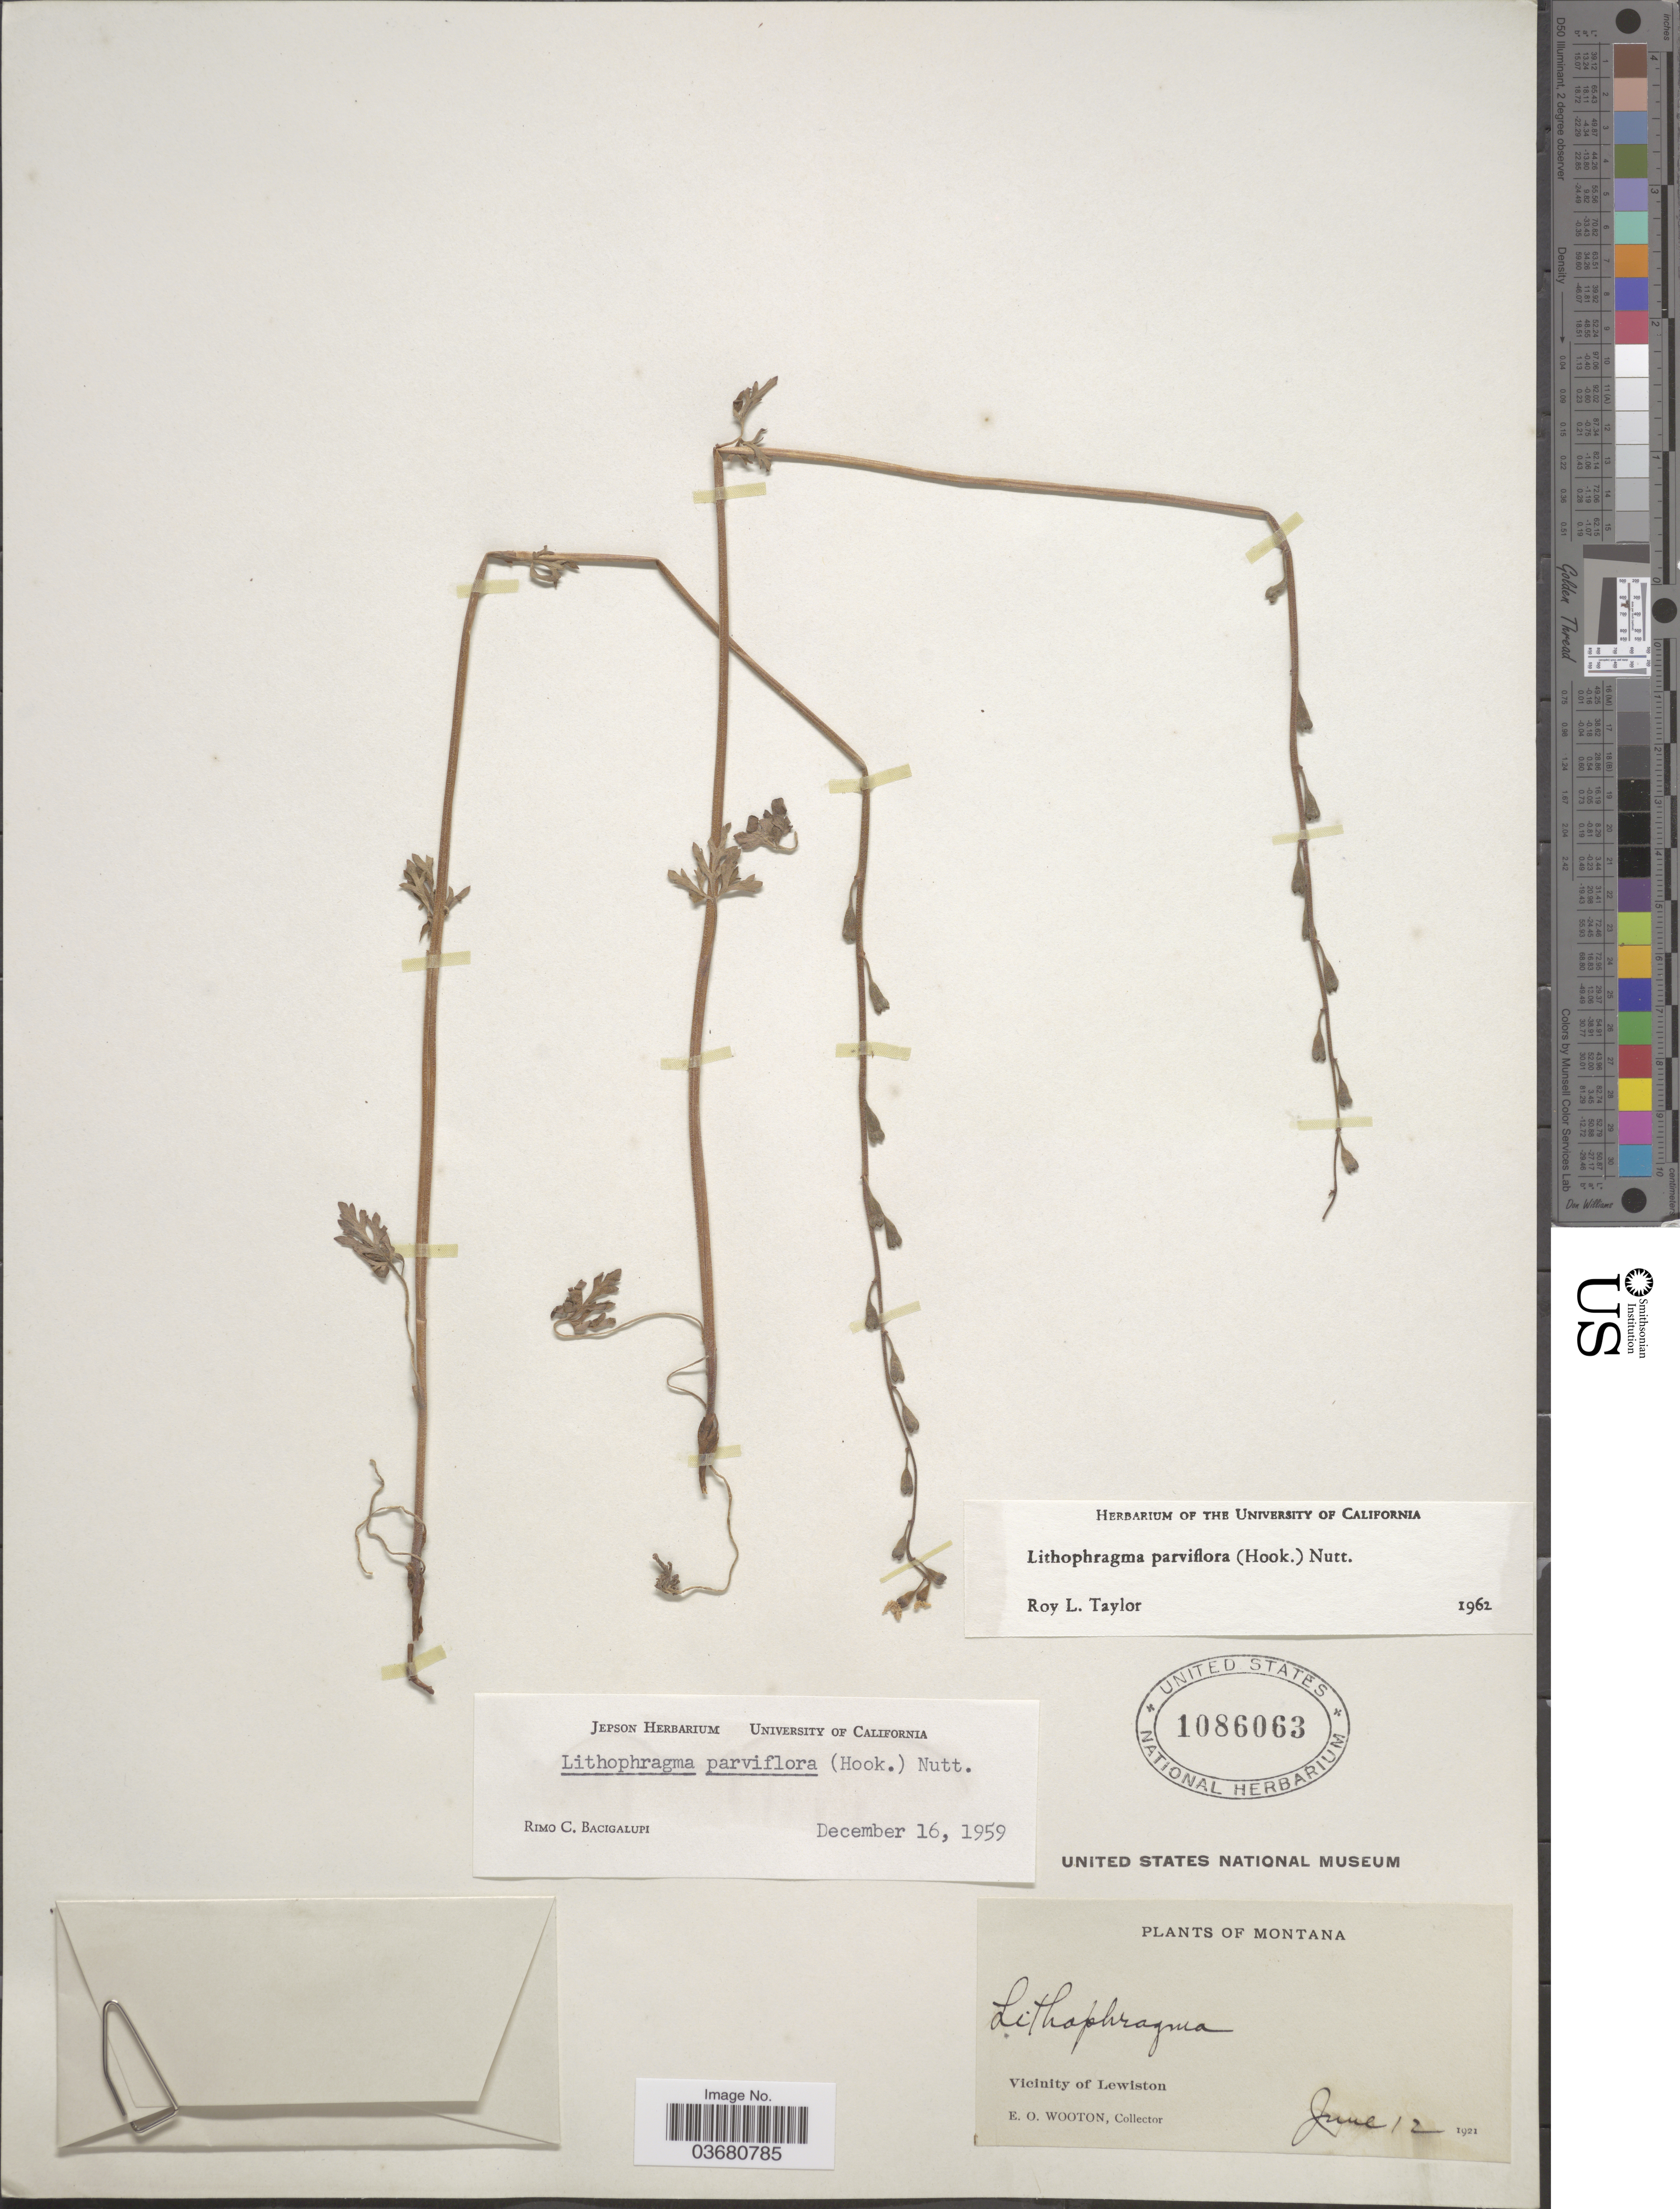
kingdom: Plantae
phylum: Tracheophyta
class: Magnoliopsida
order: Saxifragales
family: Saxifragaceae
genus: Lithophragma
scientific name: Lithophragma parviflorum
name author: (Hook.) Nutt.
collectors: E. O. Wooton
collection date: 1921-06-12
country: United States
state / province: Montana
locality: Vicinity of Lewiston.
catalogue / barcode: US 1086063